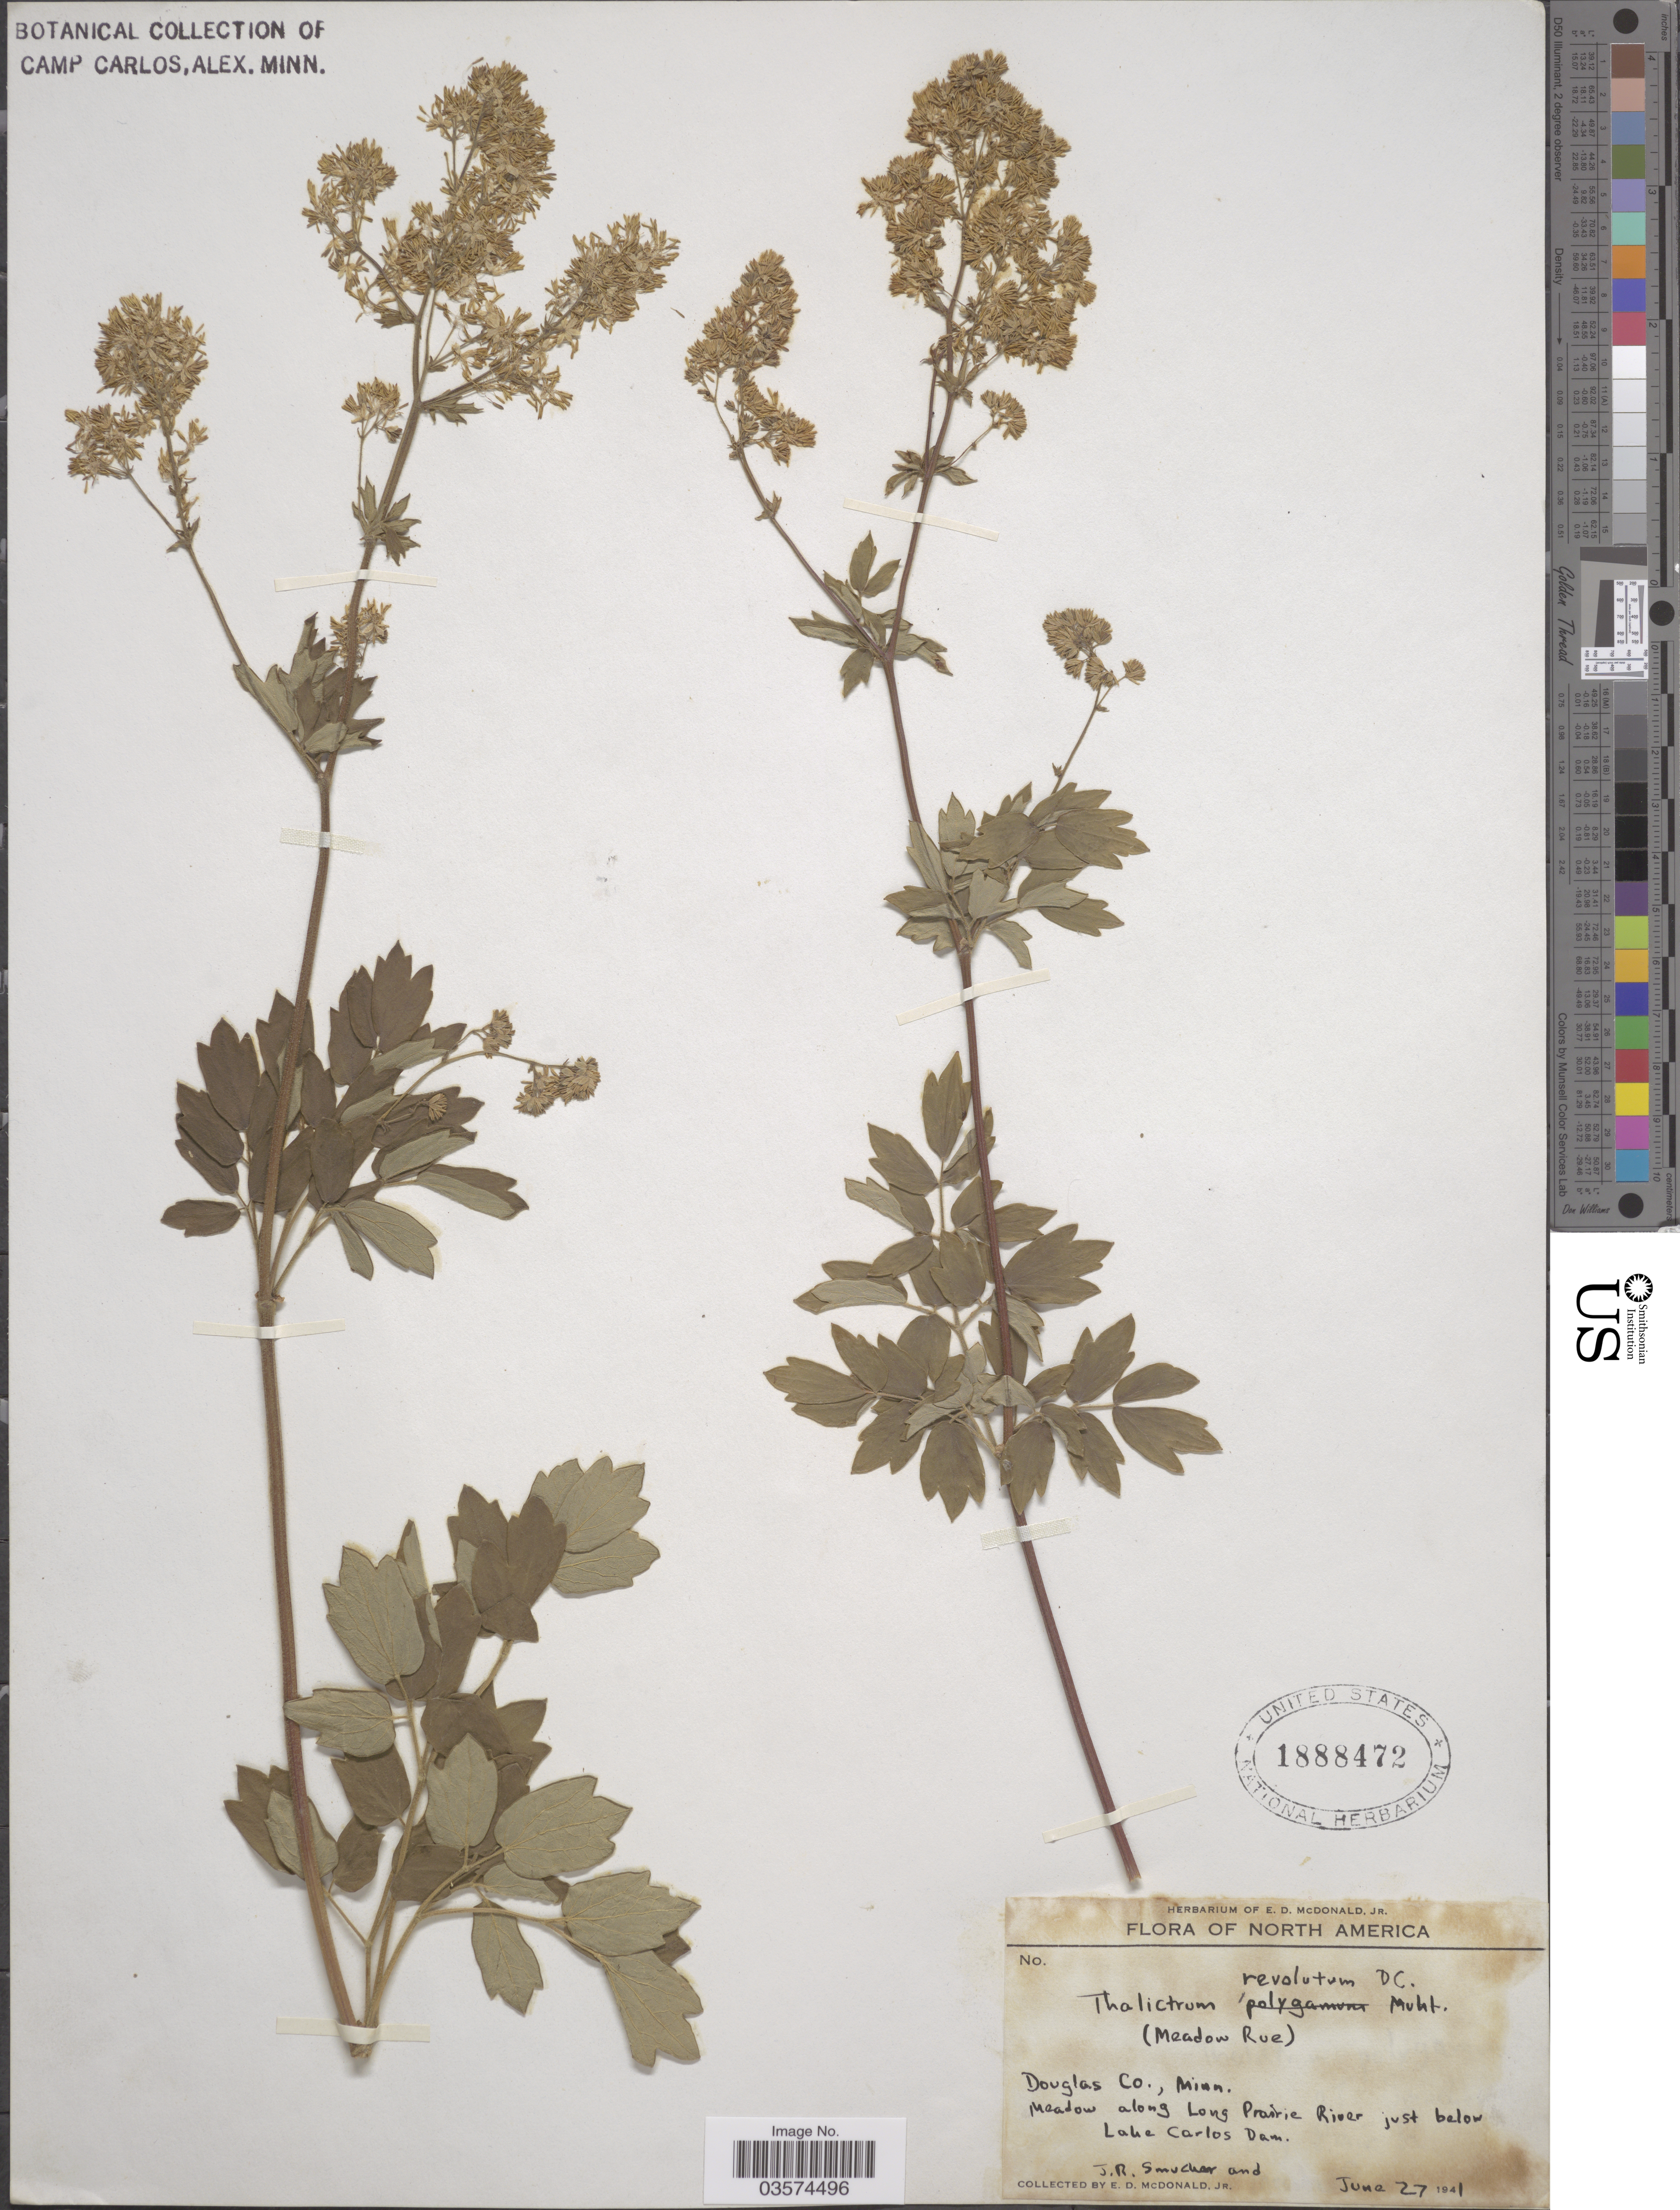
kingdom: Plantae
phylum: Tracheophyta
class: Magnoliopsida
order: Ranunculales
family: Ranunculaceae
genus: Thalictrum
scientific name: Thalictrum amphibolum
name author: Greene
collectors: J. Smucker & E. D. McDonald Jr.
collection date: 1941-06-27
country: United States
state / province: Minnesota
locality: Douglas Co. Meadow along Long Prairie River just below Lake Carlos Dam.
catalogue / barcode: US 1888472